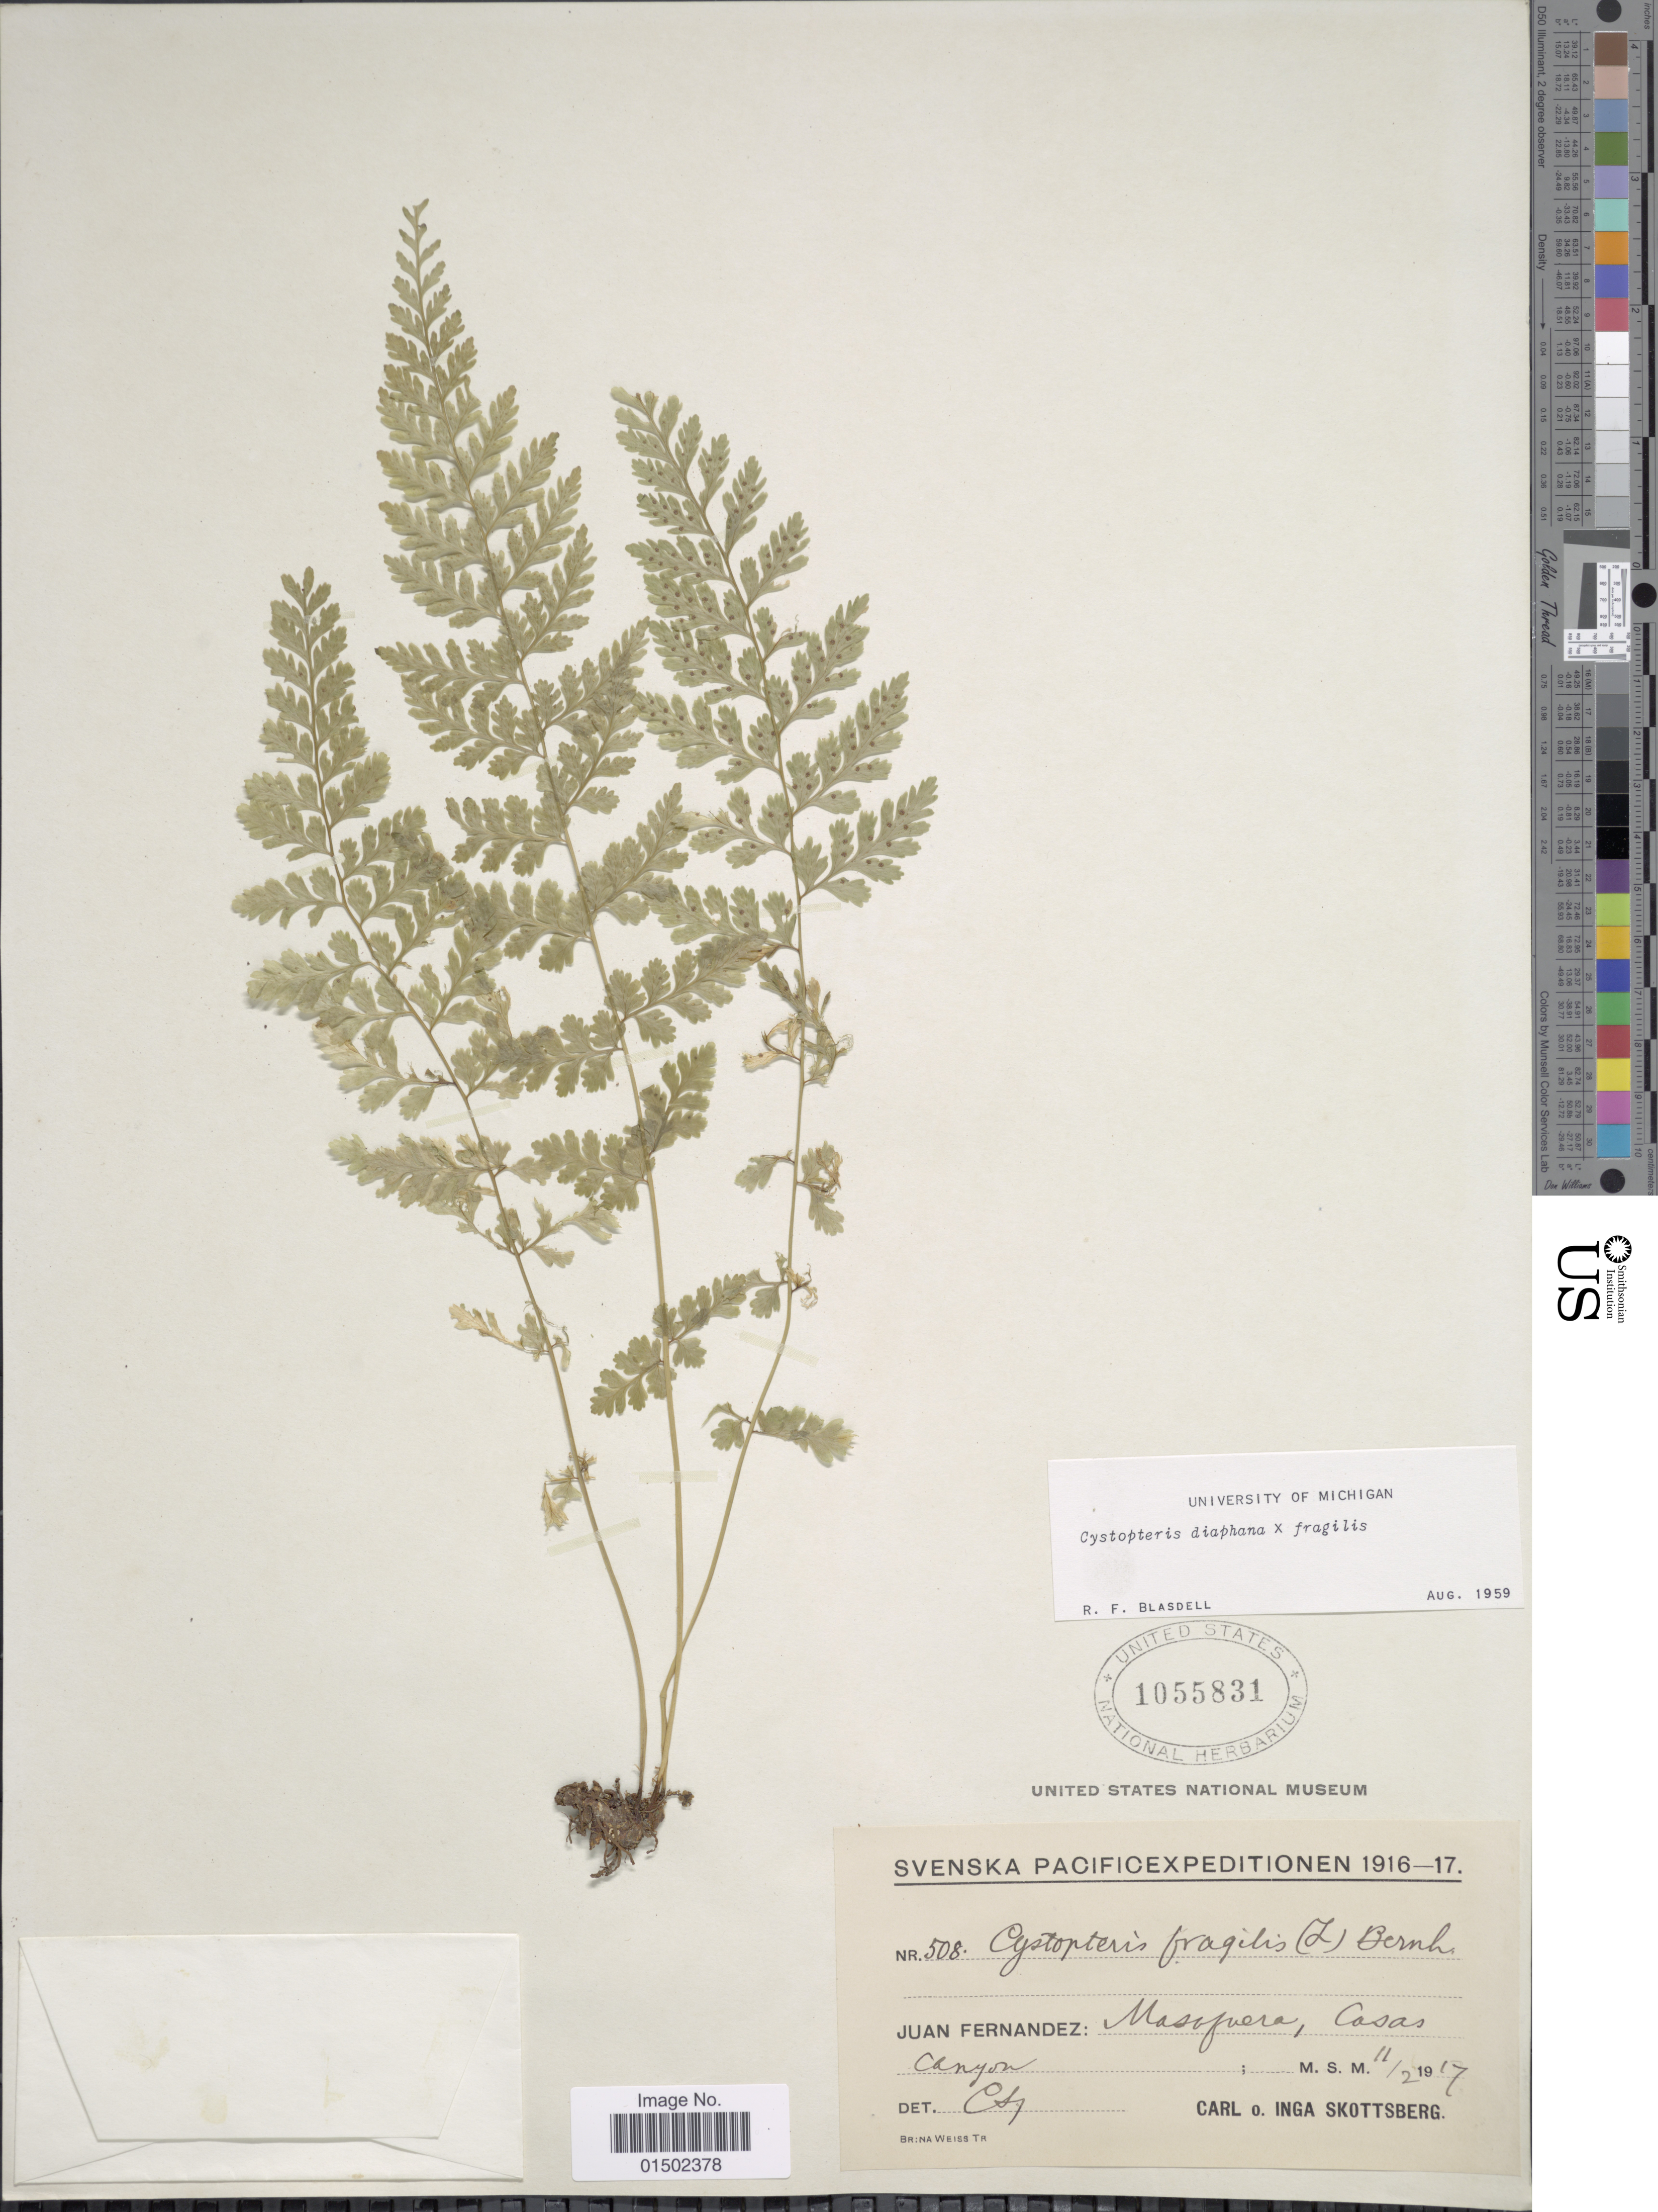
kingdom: Plantae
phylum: Tracheophyta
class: Polypodiopsida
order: Polypodiales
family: Cystopteridaceae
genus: Cystopteris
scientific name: Cystopteris diaphana x C. fragilis (L.) Bernh.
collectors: C. Skottsberg & I. Skottsberg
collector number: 508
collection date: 1917-02-11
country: Chile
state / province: Valparaíso (V)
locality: Juan Fernandez, Masafuera, Casas Canyon.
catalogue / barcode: US 1055831